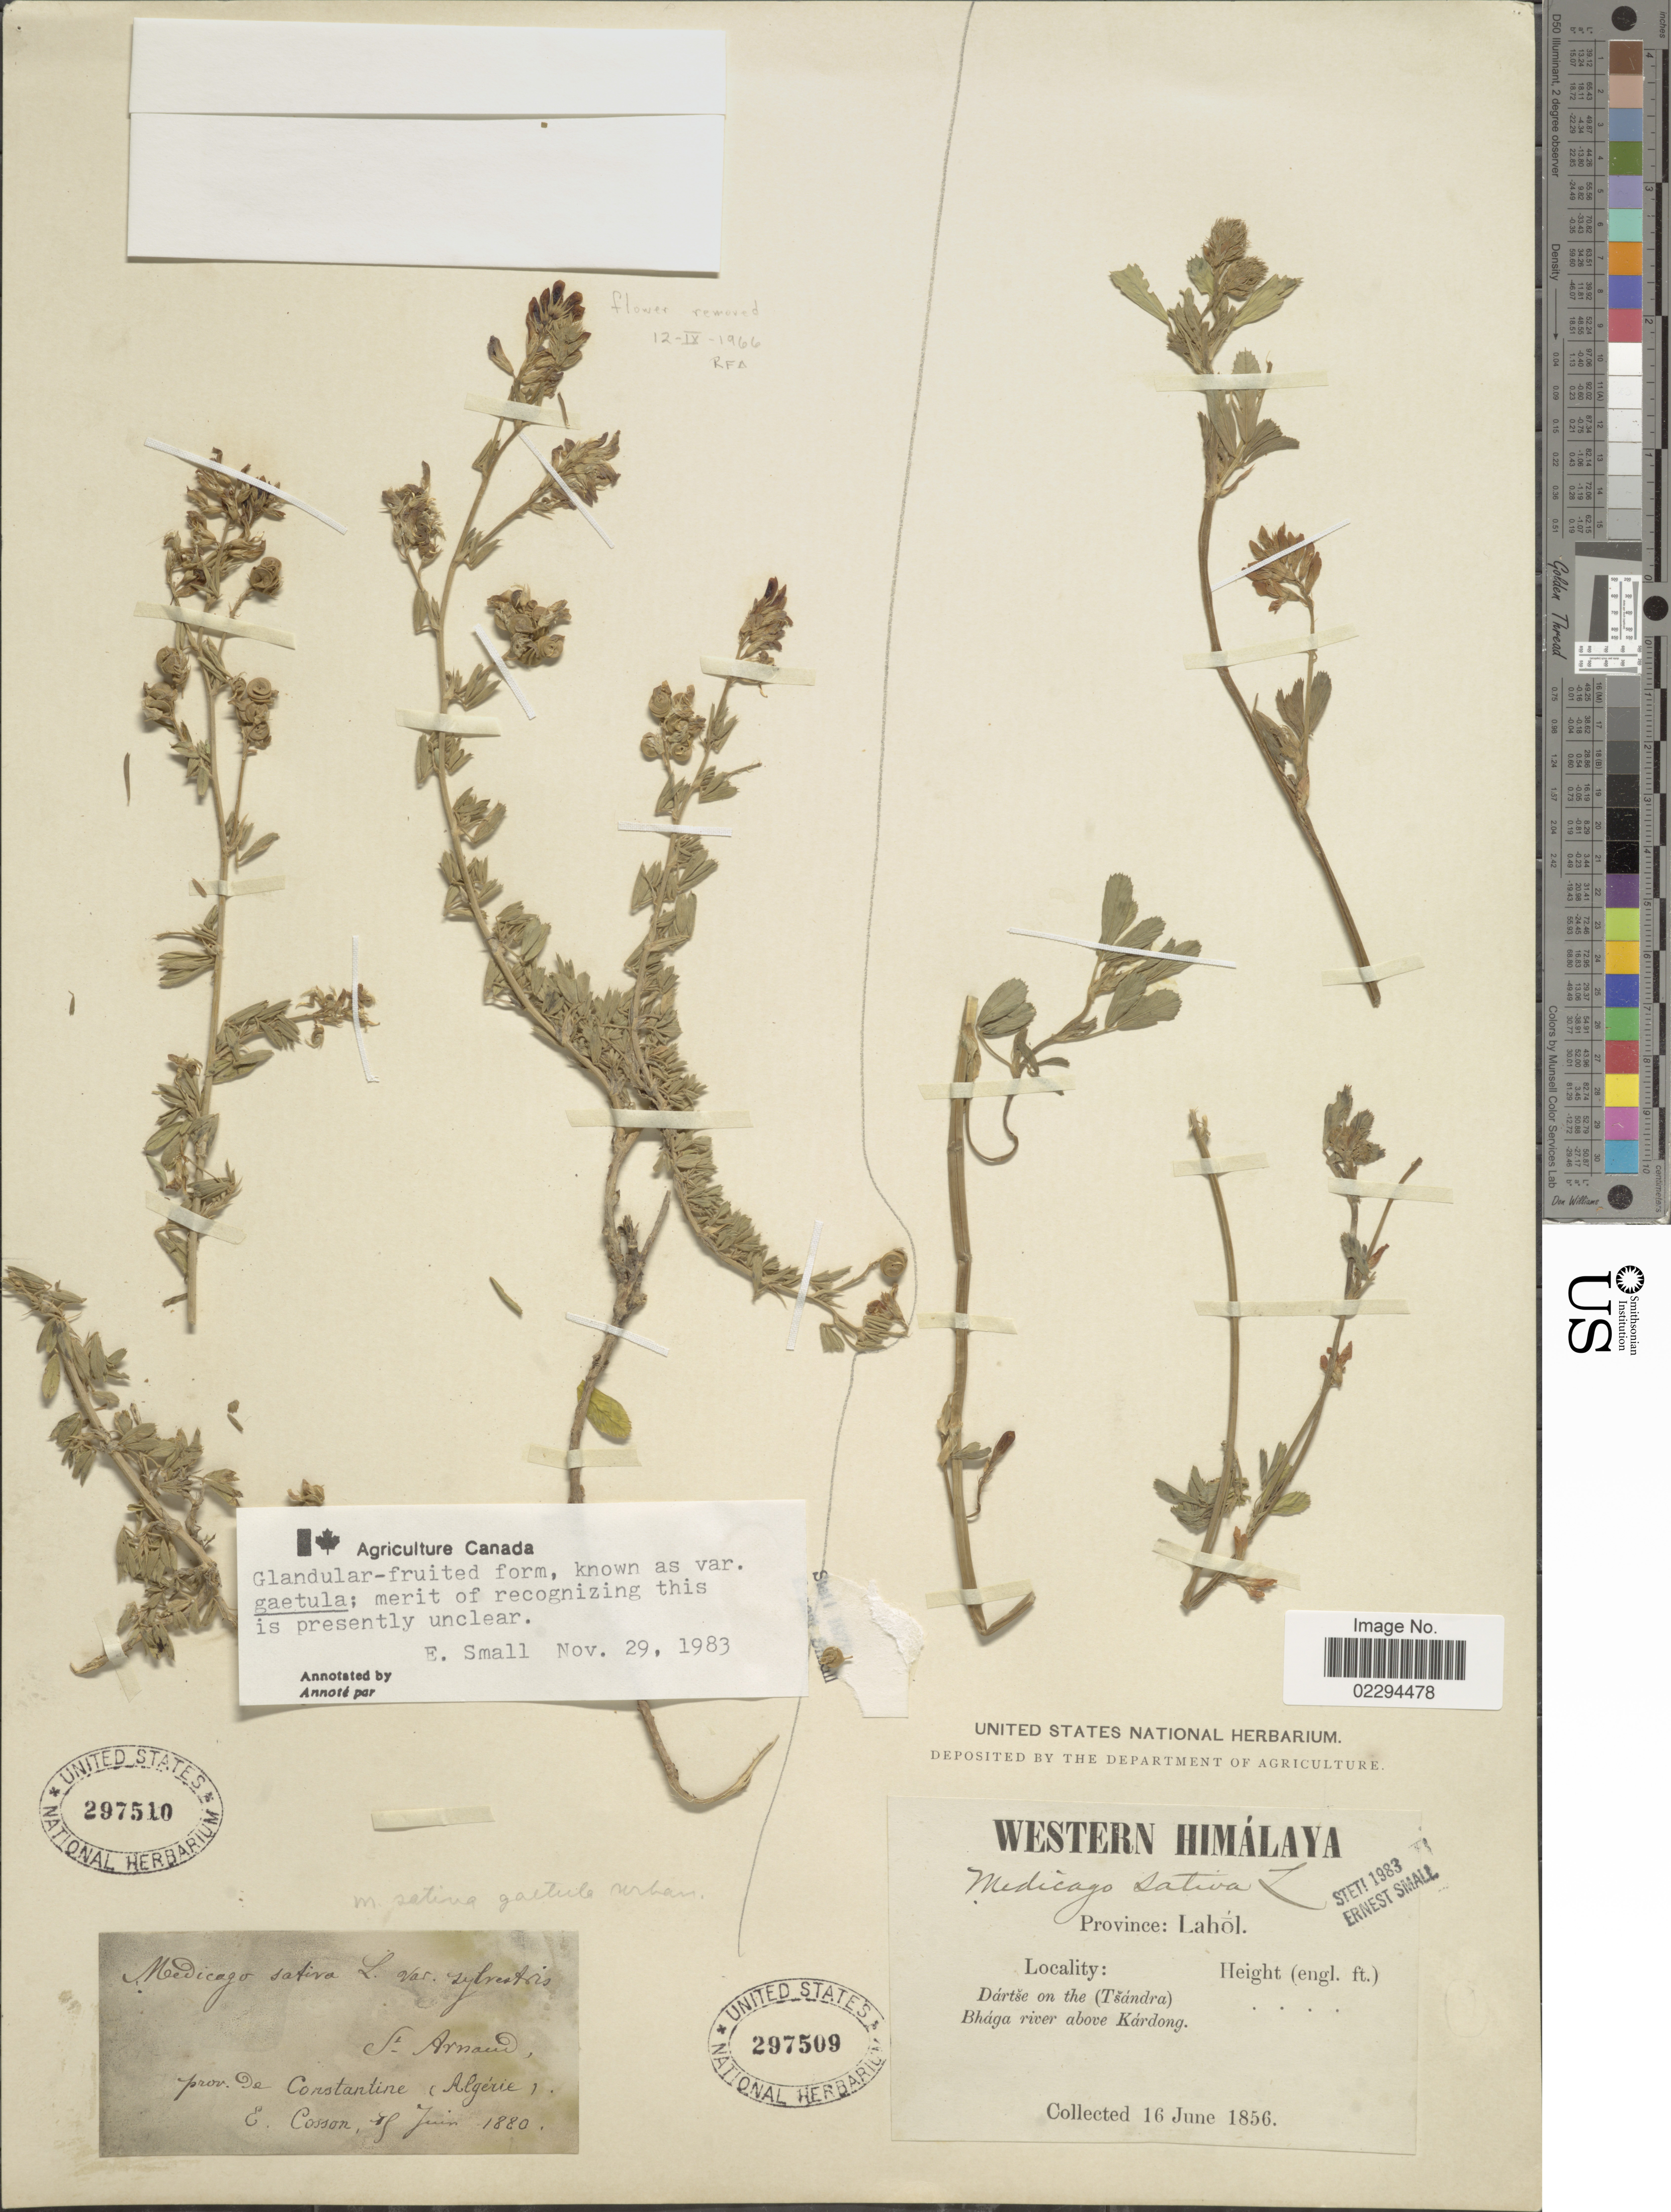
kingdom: Plantae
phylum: Tracheophyta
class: Magnoliopsida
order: Fabales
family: Fabaceae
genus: Medicago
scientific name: Medicago sativa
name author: L.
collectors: E. Cosson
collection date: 1880-06-16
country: Algeria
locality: St. Arnaud. prov. de Constantine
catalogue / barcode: US 297510-2